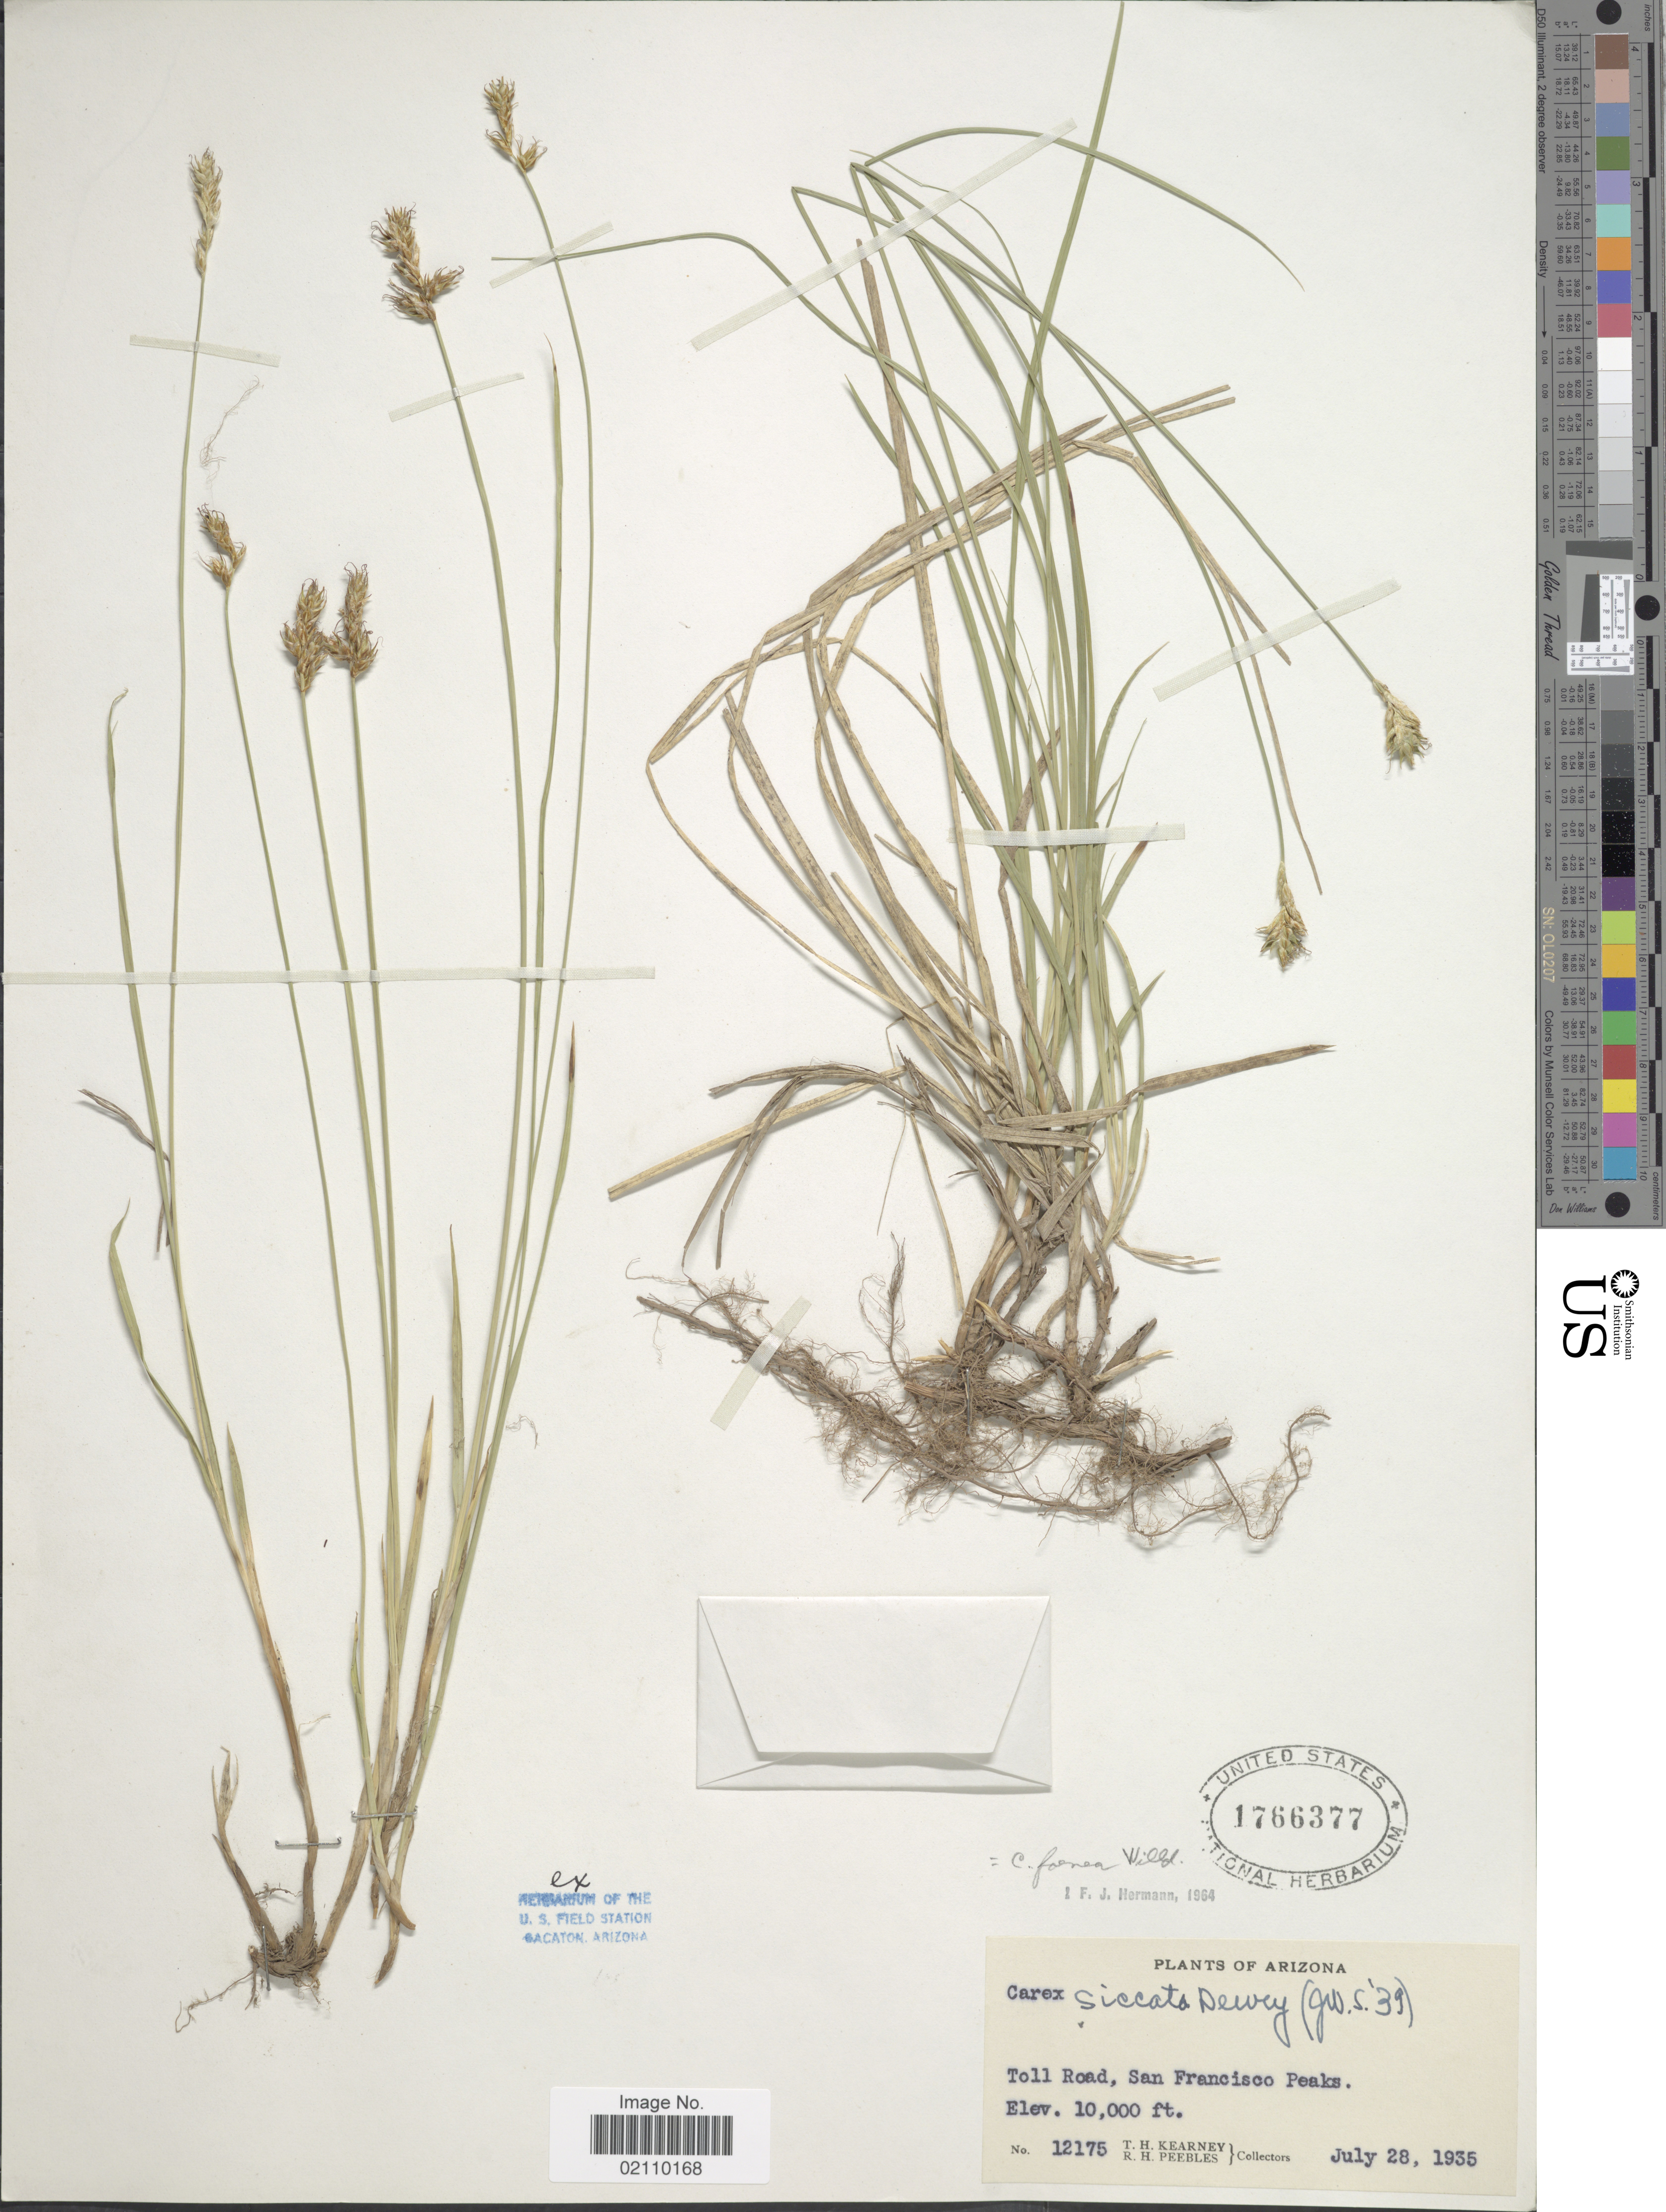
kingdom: Plantae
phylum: Tracheophyta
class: Liliopsida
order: Poales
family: Cyperaceae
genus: Carex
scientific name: Carex siccata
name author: Dewey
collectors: T. H. Kearney & R. H. Peebles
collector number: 12175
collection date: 1935-07-28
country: United States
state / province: Arizona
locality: Toll Road, San Francisco Peaks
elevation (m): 3048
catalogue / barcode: US 1766377